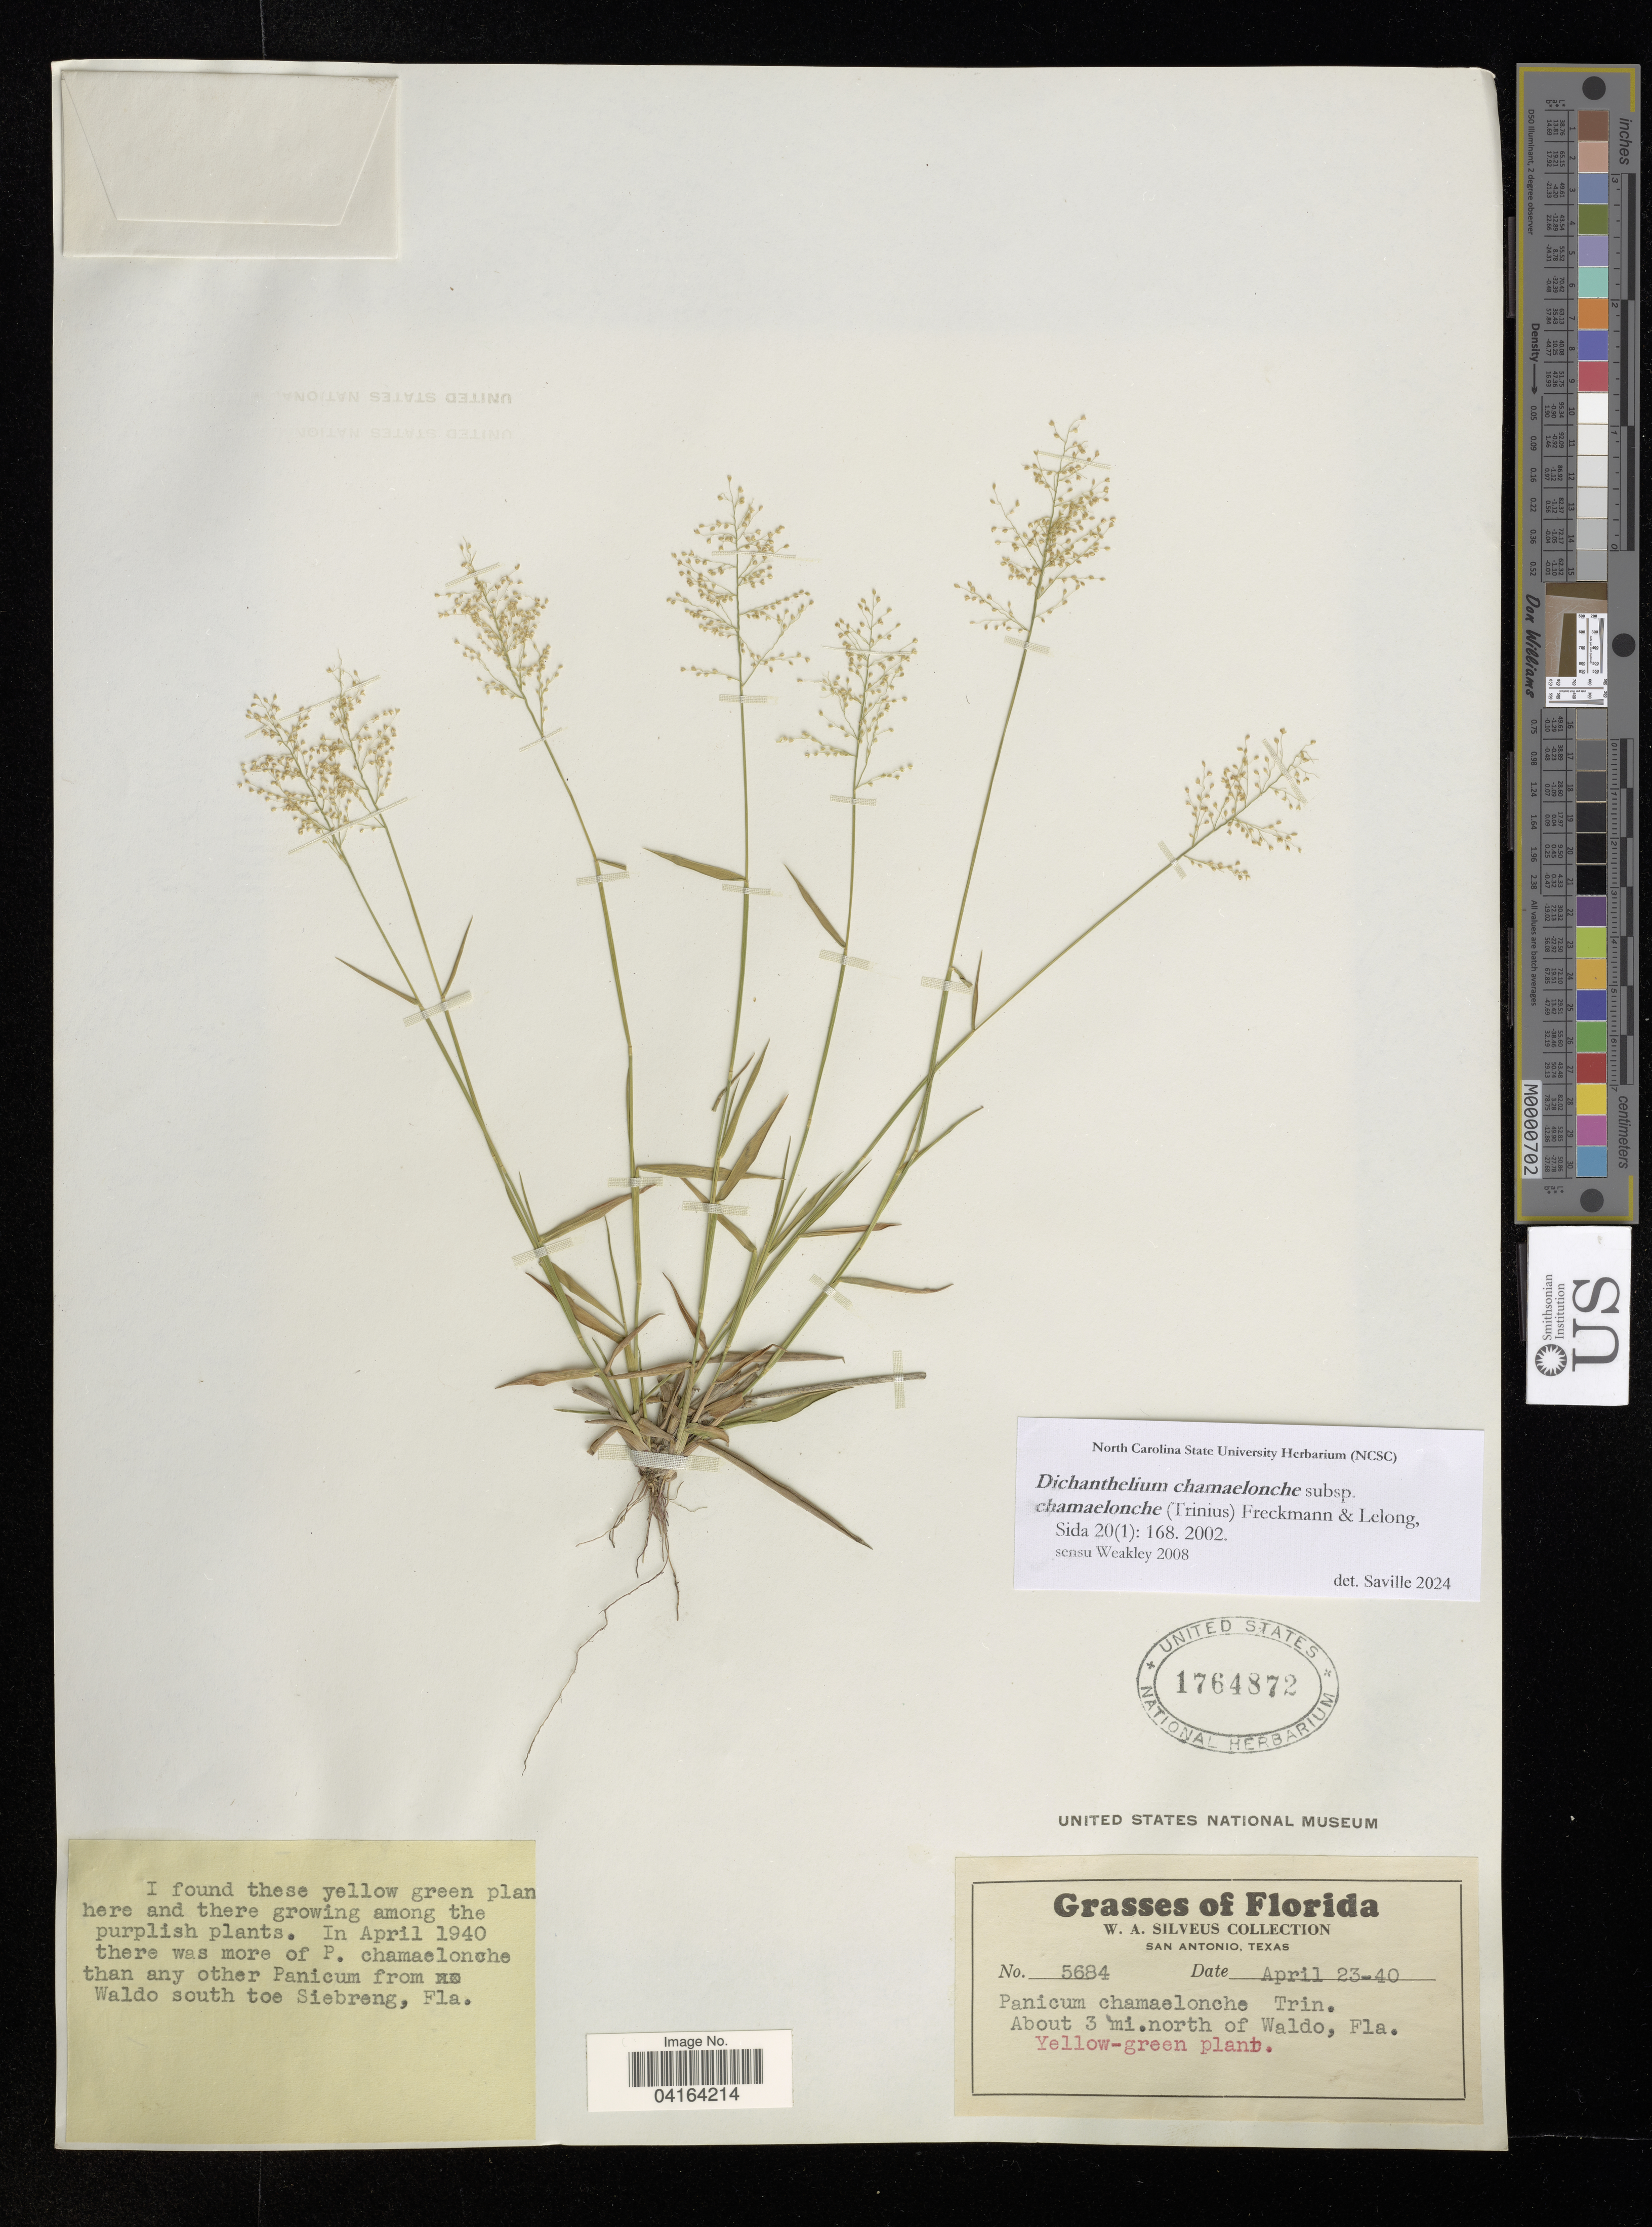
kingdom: Plantae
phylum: Tracheophyta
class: Liliopsida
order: Poales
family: Poaceae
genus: Dichanthelium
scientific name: Dichanthelium chamaelonche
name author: (Trin.) Freckmann & Lelong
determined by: Saville, A. C., (NCSC), North Carolina State University (UNITED STATES)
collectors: W. Silveus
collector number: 5684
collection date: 1940-04-23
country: United States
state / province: Florida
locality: About 3 mi. north of Waldo.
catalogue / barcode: US 1764872